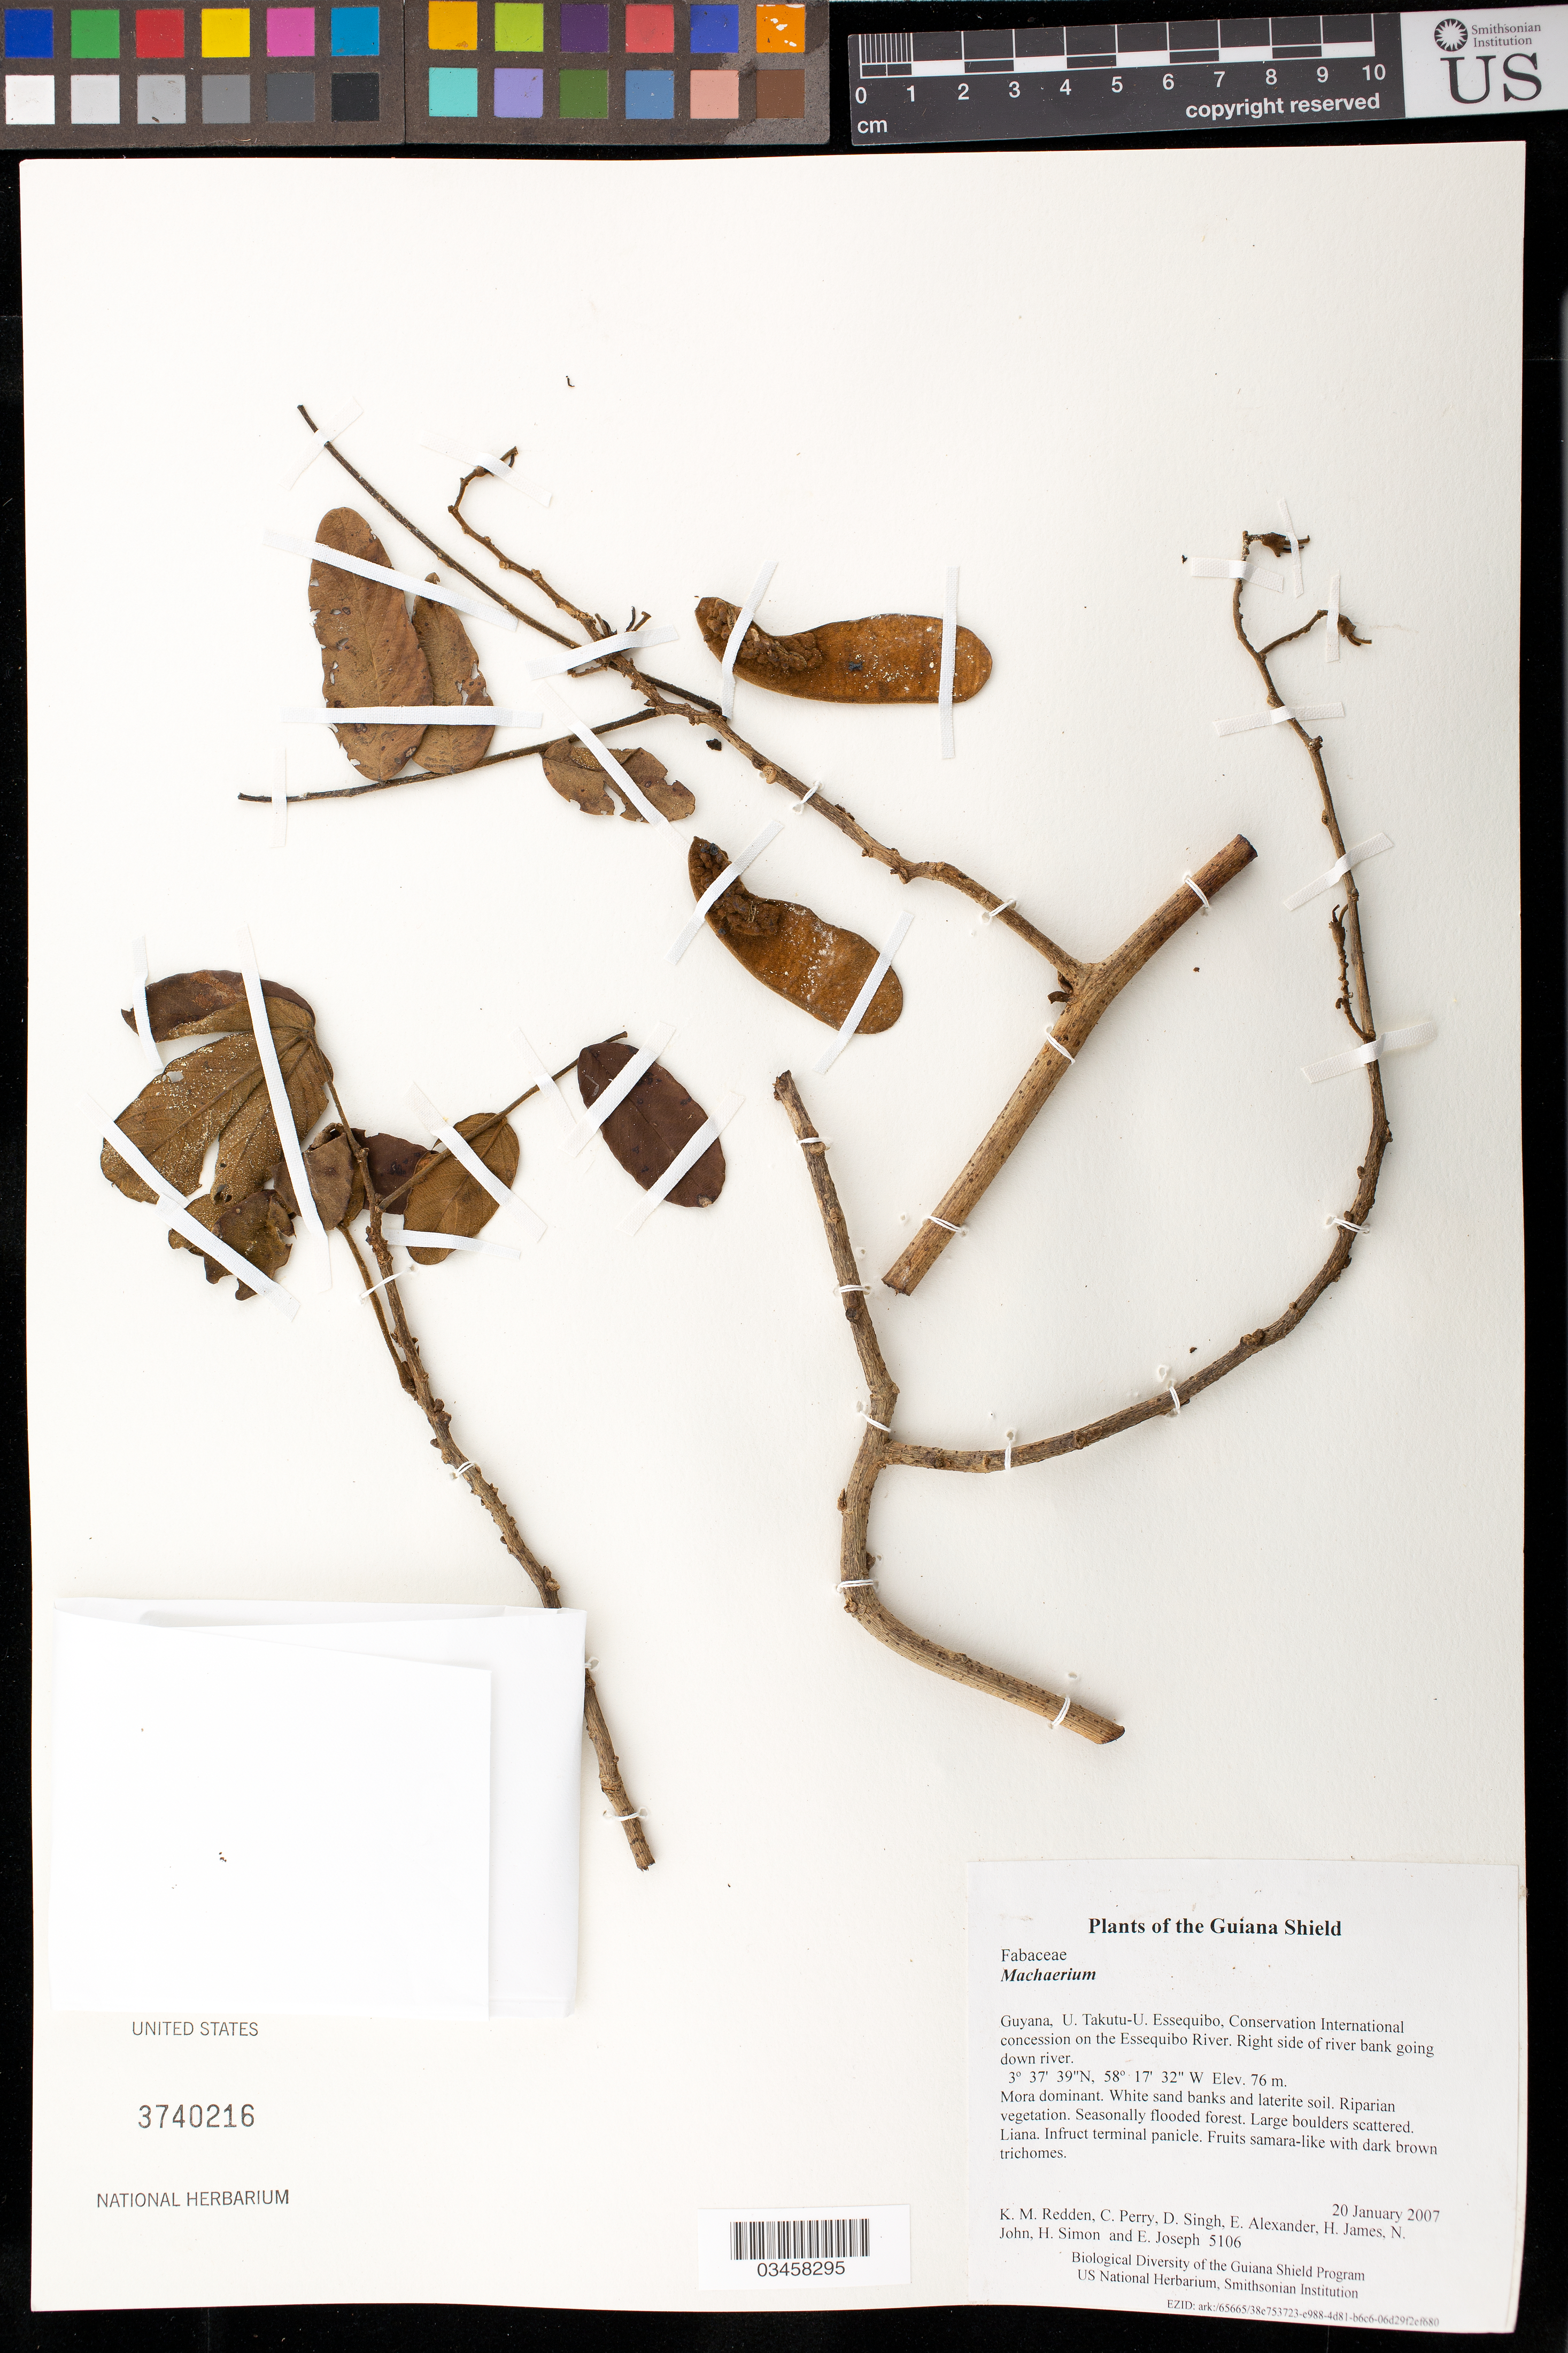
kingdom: Plantae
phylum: Tracheophyta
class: Magnoliopsida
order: Fabales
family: Fabaceae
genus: Machaerium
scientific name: Machaerium sp.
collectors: K. M. Redden, C. Perry, D. Singh, E. Alexander, H. James, N. John, H. Simon & E. Joseph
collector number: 5106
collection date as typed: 20 January 2007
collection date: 2007-01-20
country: Guyana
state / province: U. Takutu-U. Essequibo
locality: Conservation International concession on the Essequibo River. Right side of river bank going down river.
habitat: Mora dominant. White sand banks and laterite soil. Riparian vegetation. Seasonally flooded forest. Large boulders scattered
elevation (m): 76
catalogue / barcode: US 3740216